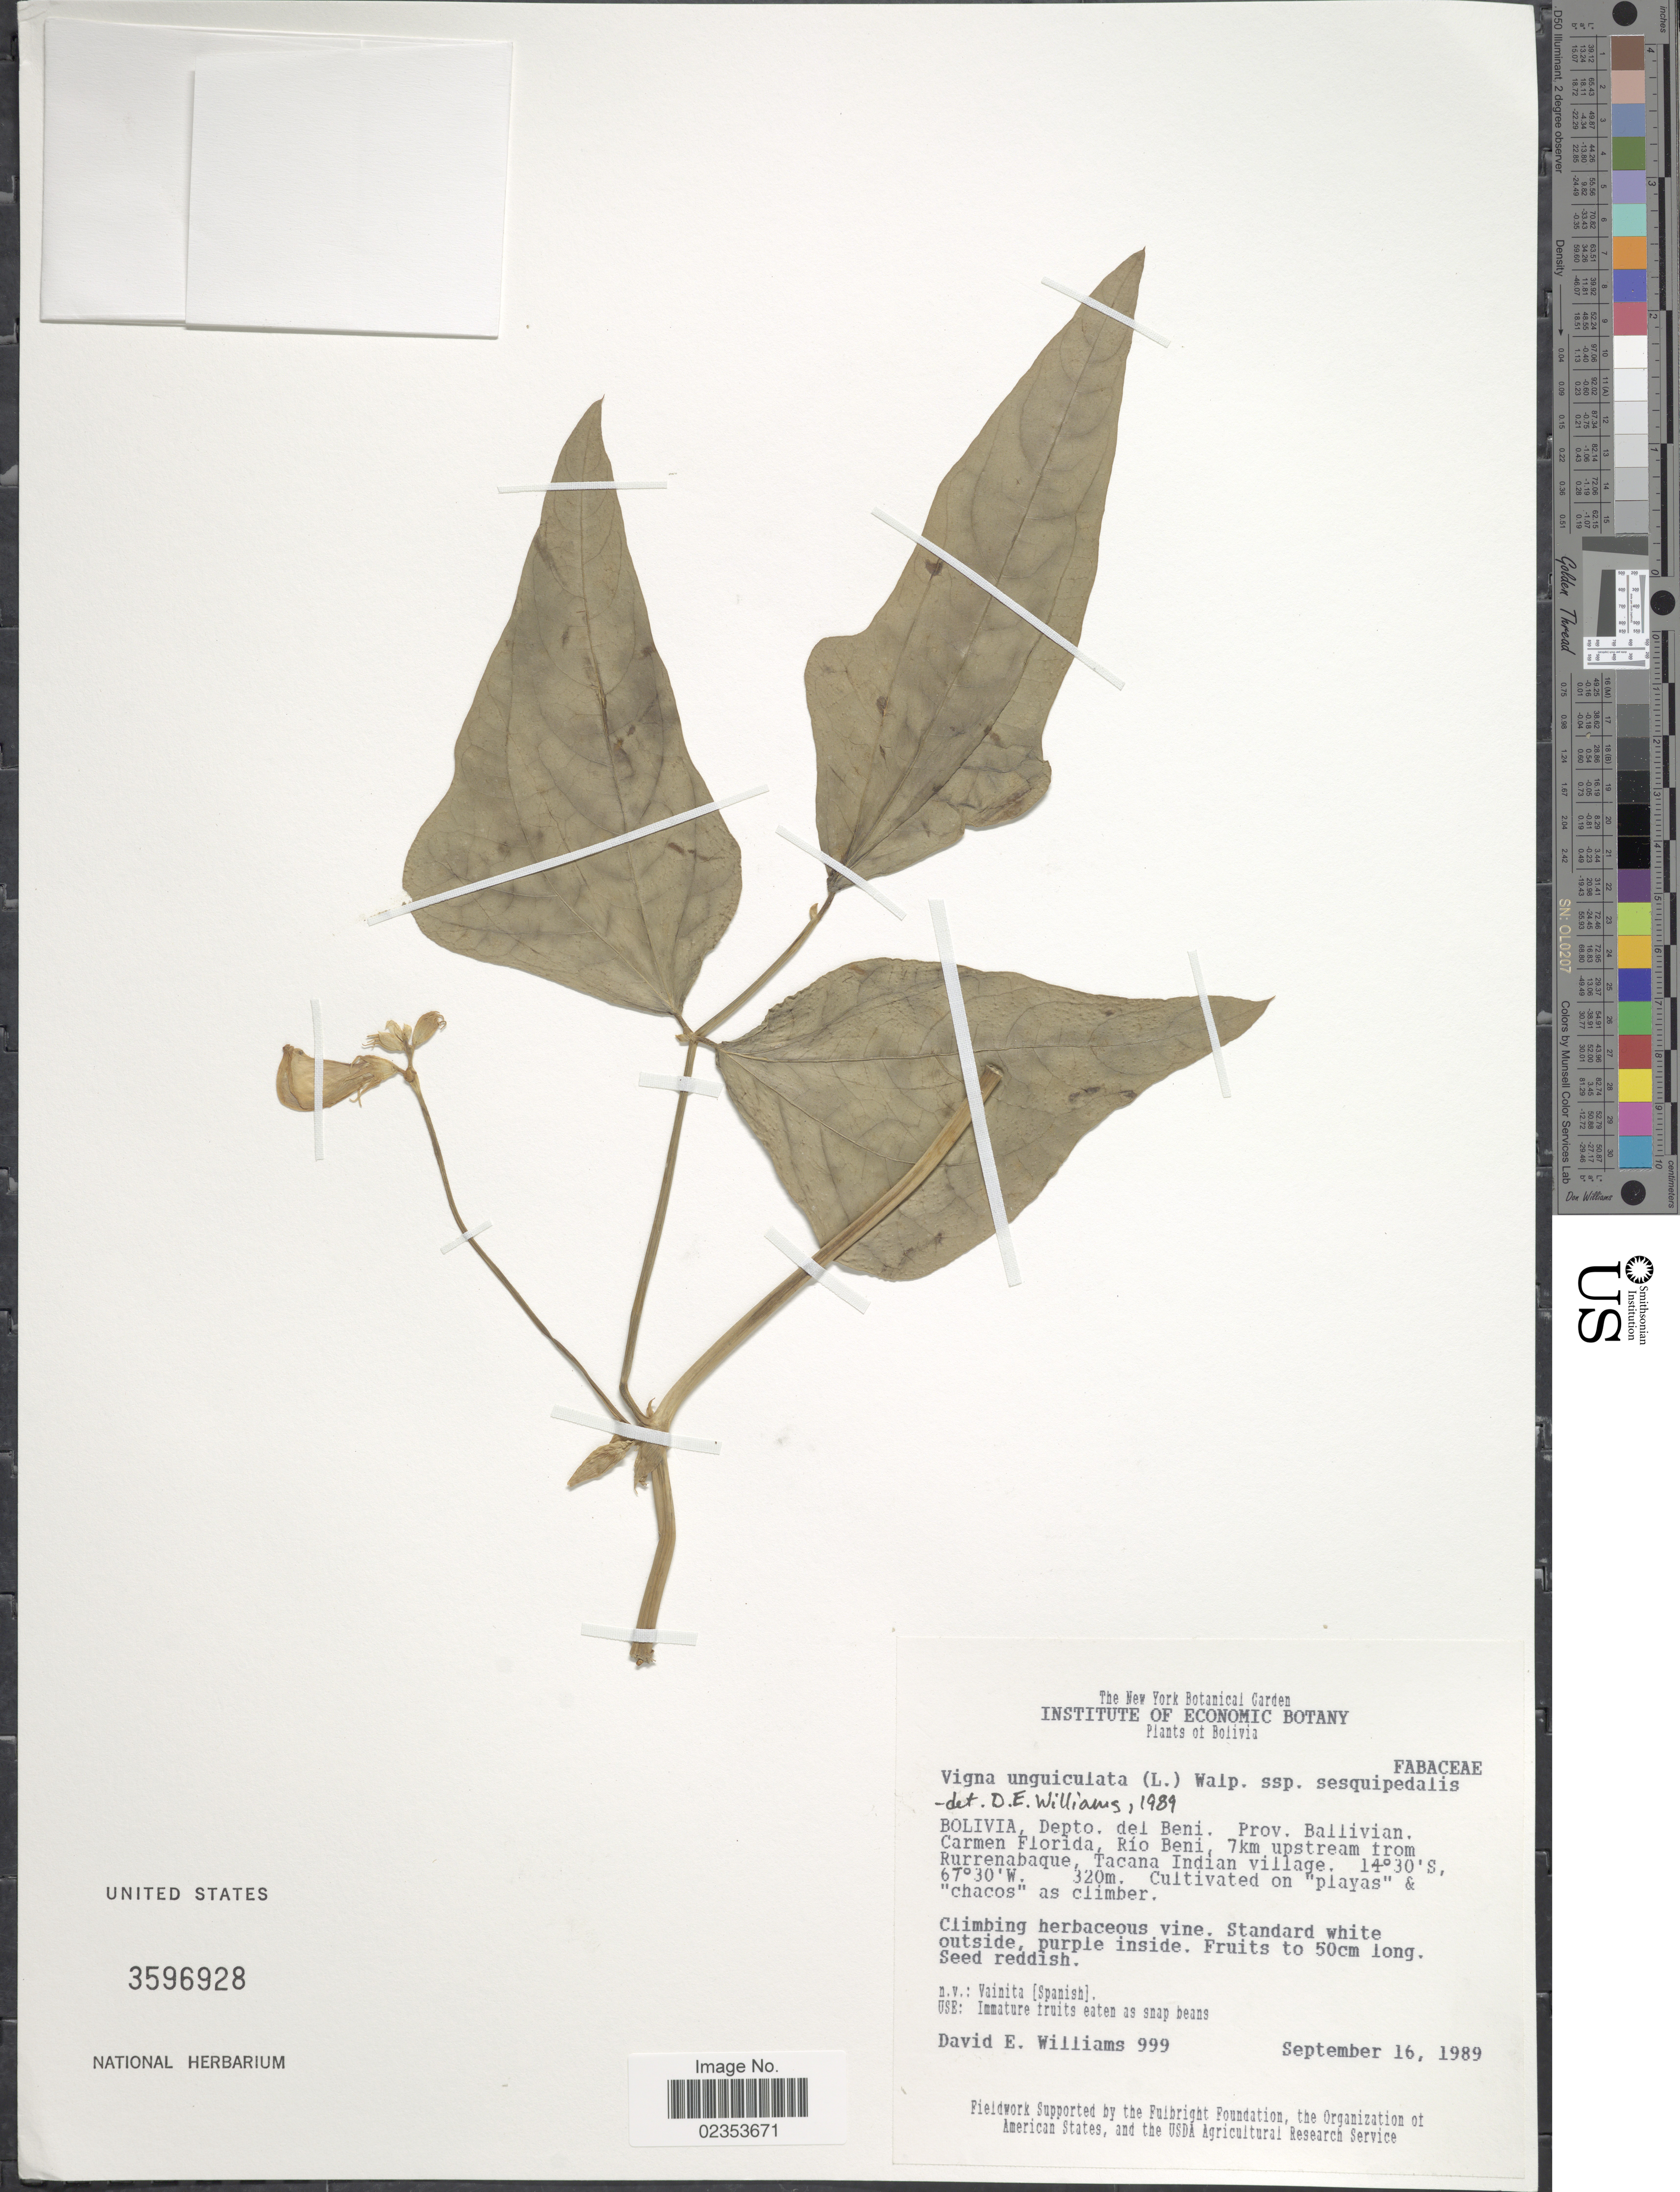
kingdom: Plantae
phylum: Tracheophyta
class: Magnoliopsida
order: Fabales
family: Fabaceae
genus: Vigna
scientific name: Vigna unguiculata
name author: (L.) Walp.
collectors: D. E. Williams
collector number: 999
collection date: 1989-09-16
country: Bolivia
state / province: Beni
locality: Depto. del Beni. Ballivian. Carmen Florida, Rio Beni, 7 km upstream from Rurrenabaque, Tacana Indian Village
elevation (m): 320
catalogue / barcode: US 3596928